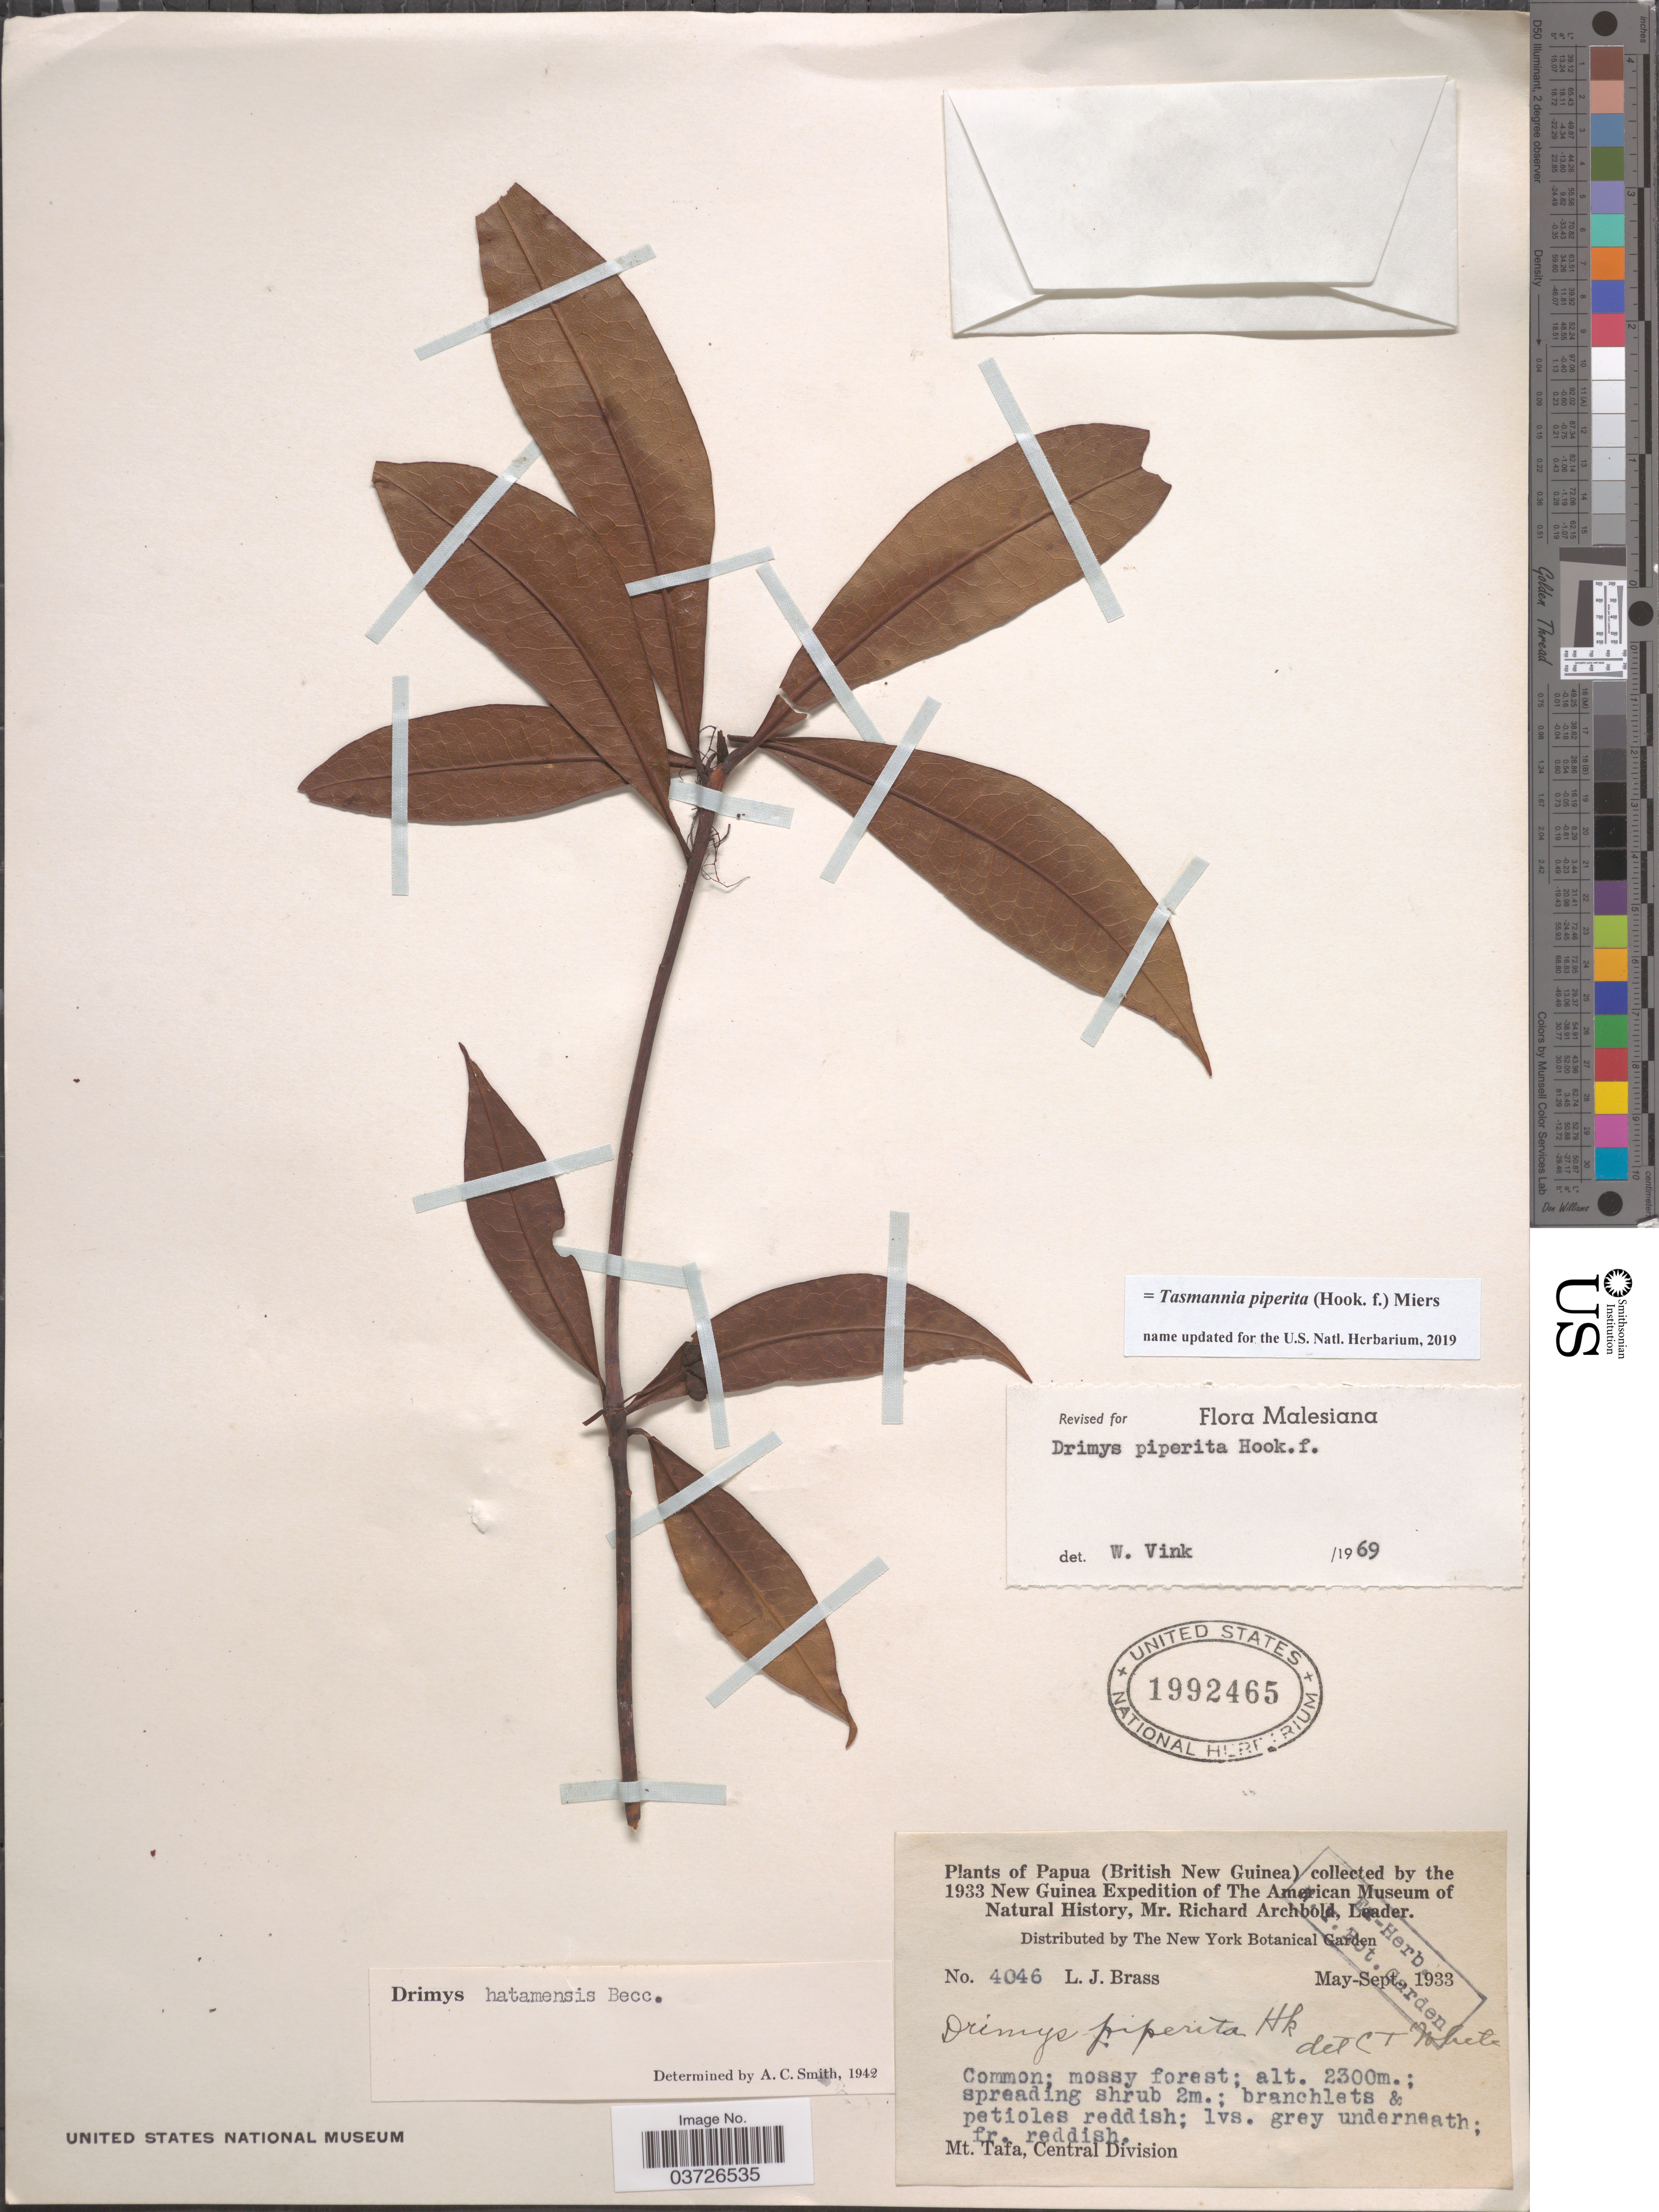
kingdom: Plantae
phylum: Tracheophyta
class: Magnoliopsida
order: Canellales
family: Winteraceae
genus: Tasmannia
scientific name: Tasmannia piperita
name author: (Hook. f.) Miers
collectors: L. J. Brass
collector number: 4046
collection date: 1933-05/1933-09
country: Papua New Guinea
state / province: Central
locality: (British New Guinea). Mt. Tafa, Central Division.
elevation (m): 2300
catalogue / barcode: US 1992465